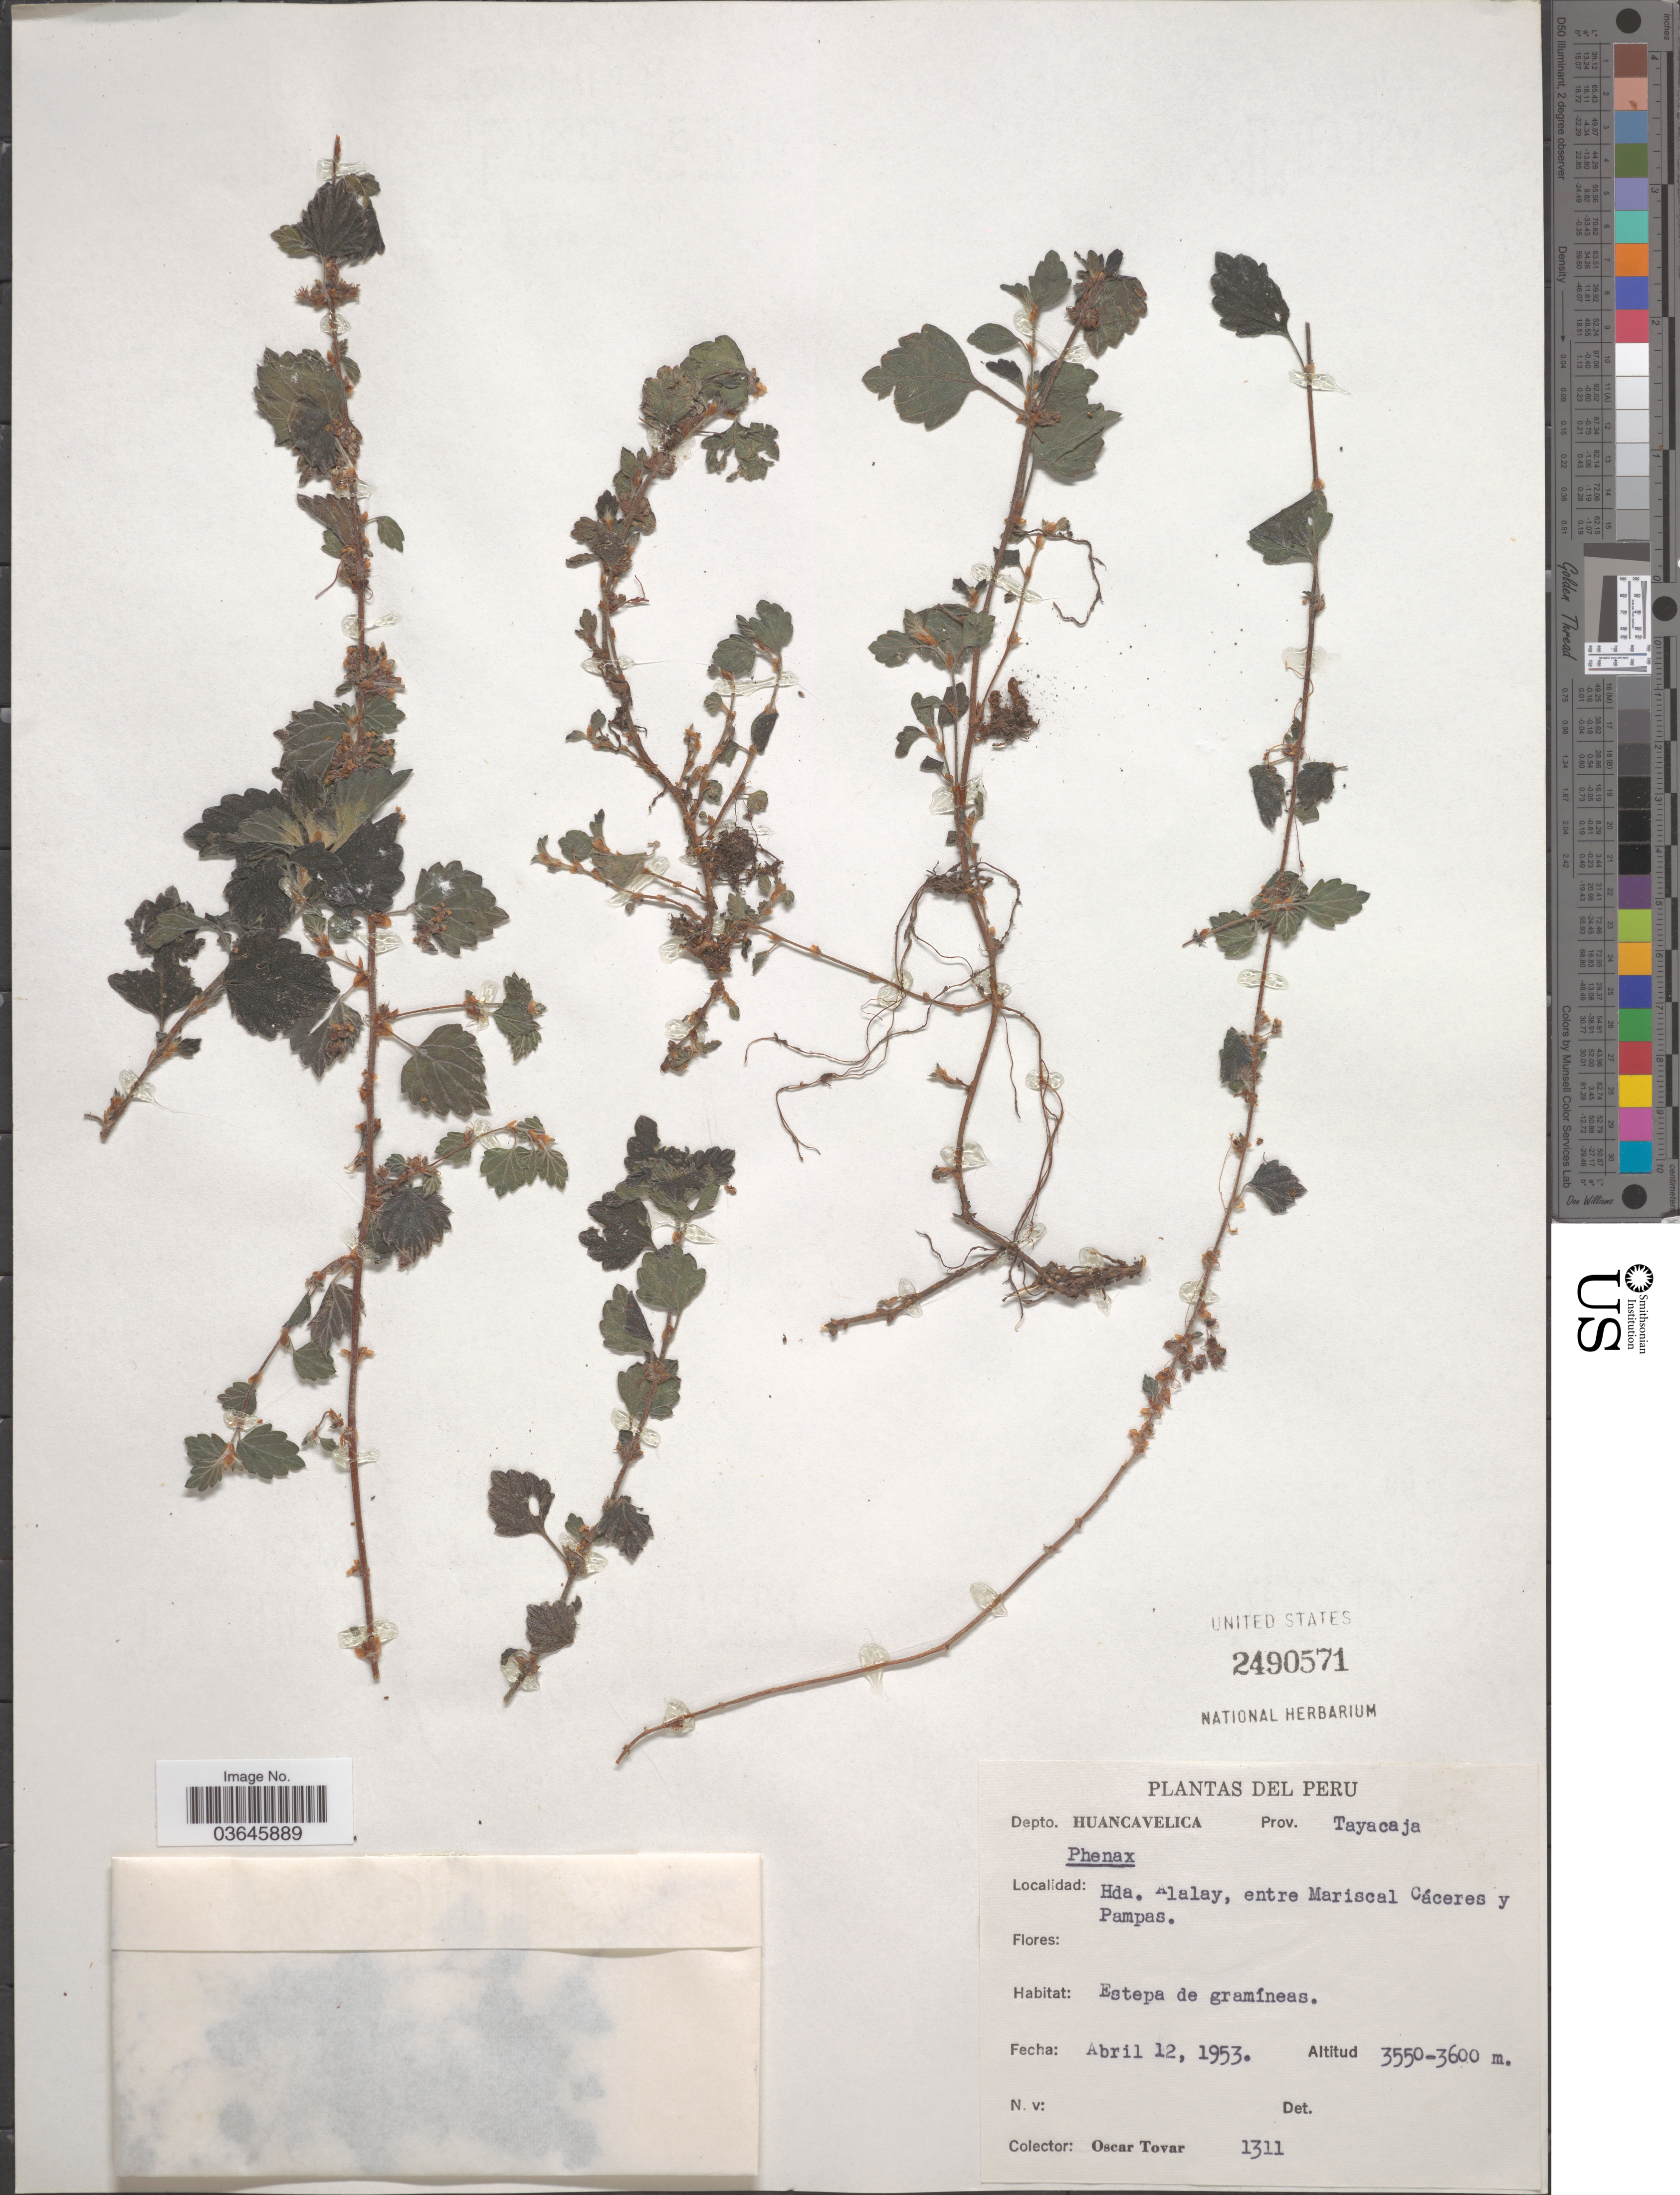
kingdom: Plantae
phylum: Tracheophyta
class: Magnoliopsida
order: Rosales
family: Urticaceae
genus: Phenax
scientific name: Phenax sp.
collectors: Ó. Tovar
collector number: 1311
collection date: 1953-04-12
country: Peru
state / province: Huancavelica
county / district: Tayacaja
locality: Depto. Huancavelica. Prov. Tayacaja. Hda. Alalay, entre Mariscal Cáceres y Pampas.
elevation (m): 3550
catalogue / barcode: US 2490571